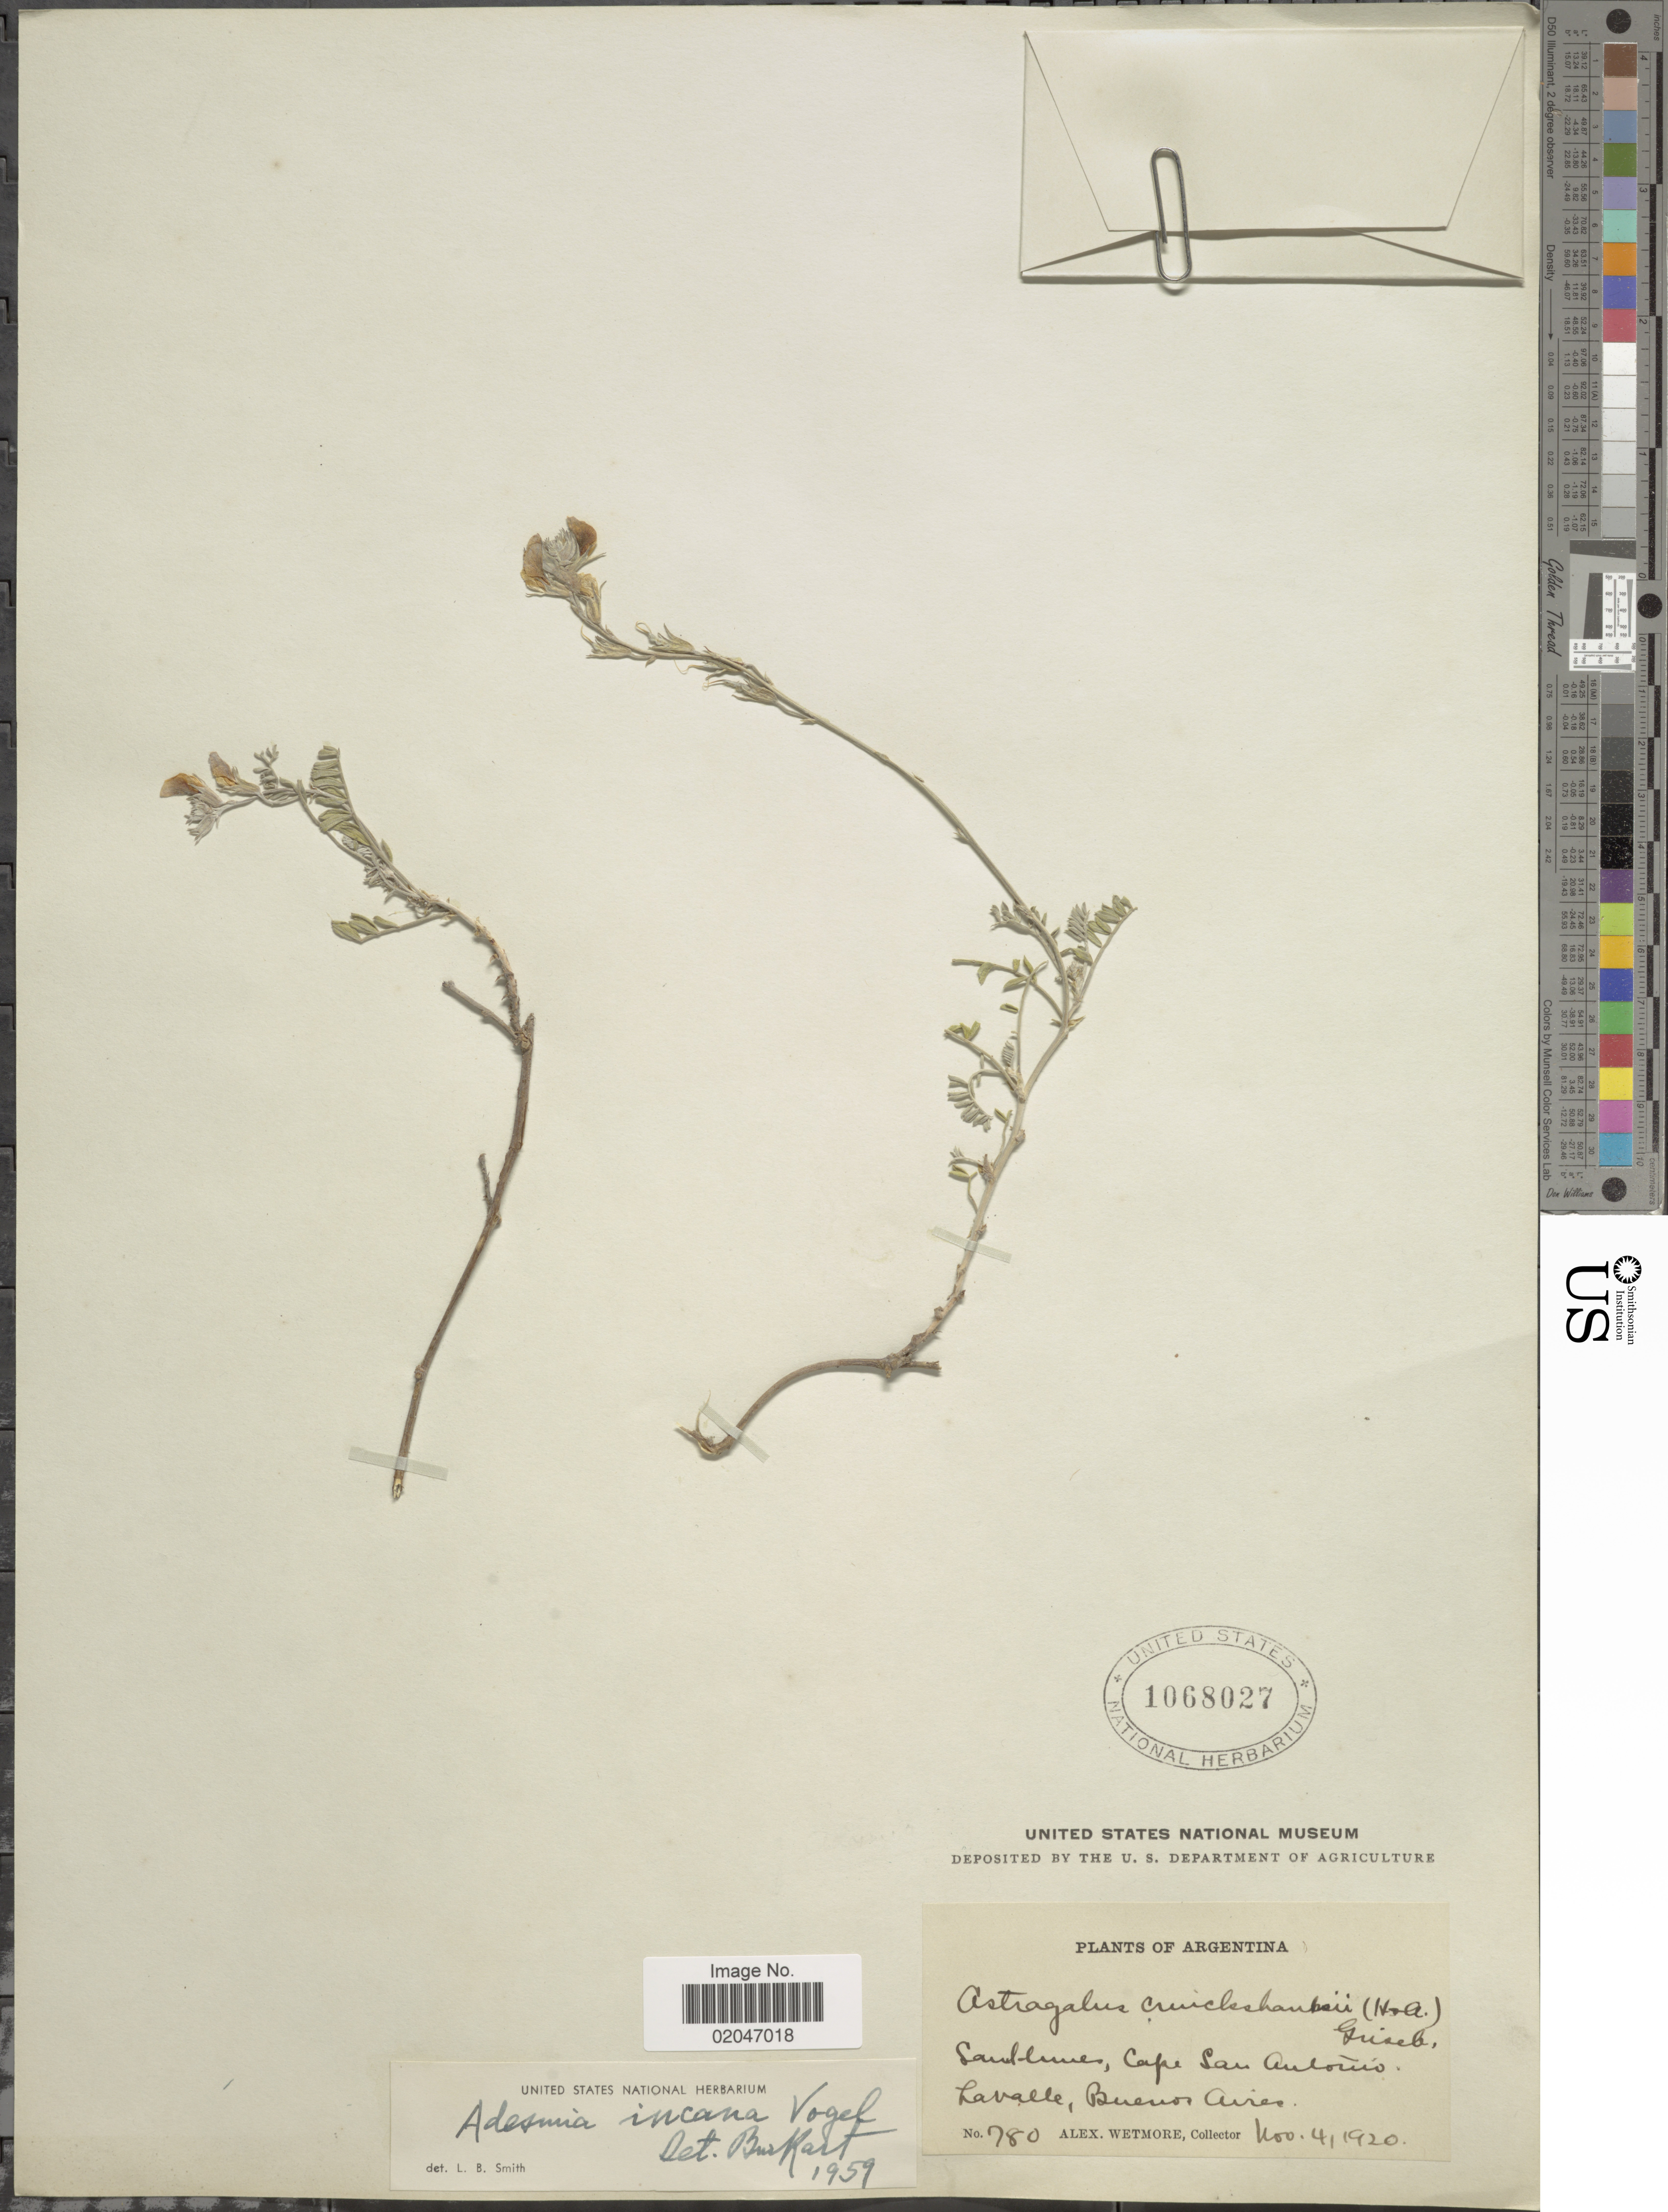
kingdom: Plantae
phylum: Tracheophyta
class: Magnoliopsida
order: Fabales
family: Fabaceae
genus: Adesmia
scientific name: Adesmia incana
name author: Vogel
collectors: A. Wetmore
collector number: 780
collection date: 1920-11-04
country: Argentina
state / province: Buenos Aires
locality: Cape San Antonio, Lavalle.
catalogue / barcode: US 1068027